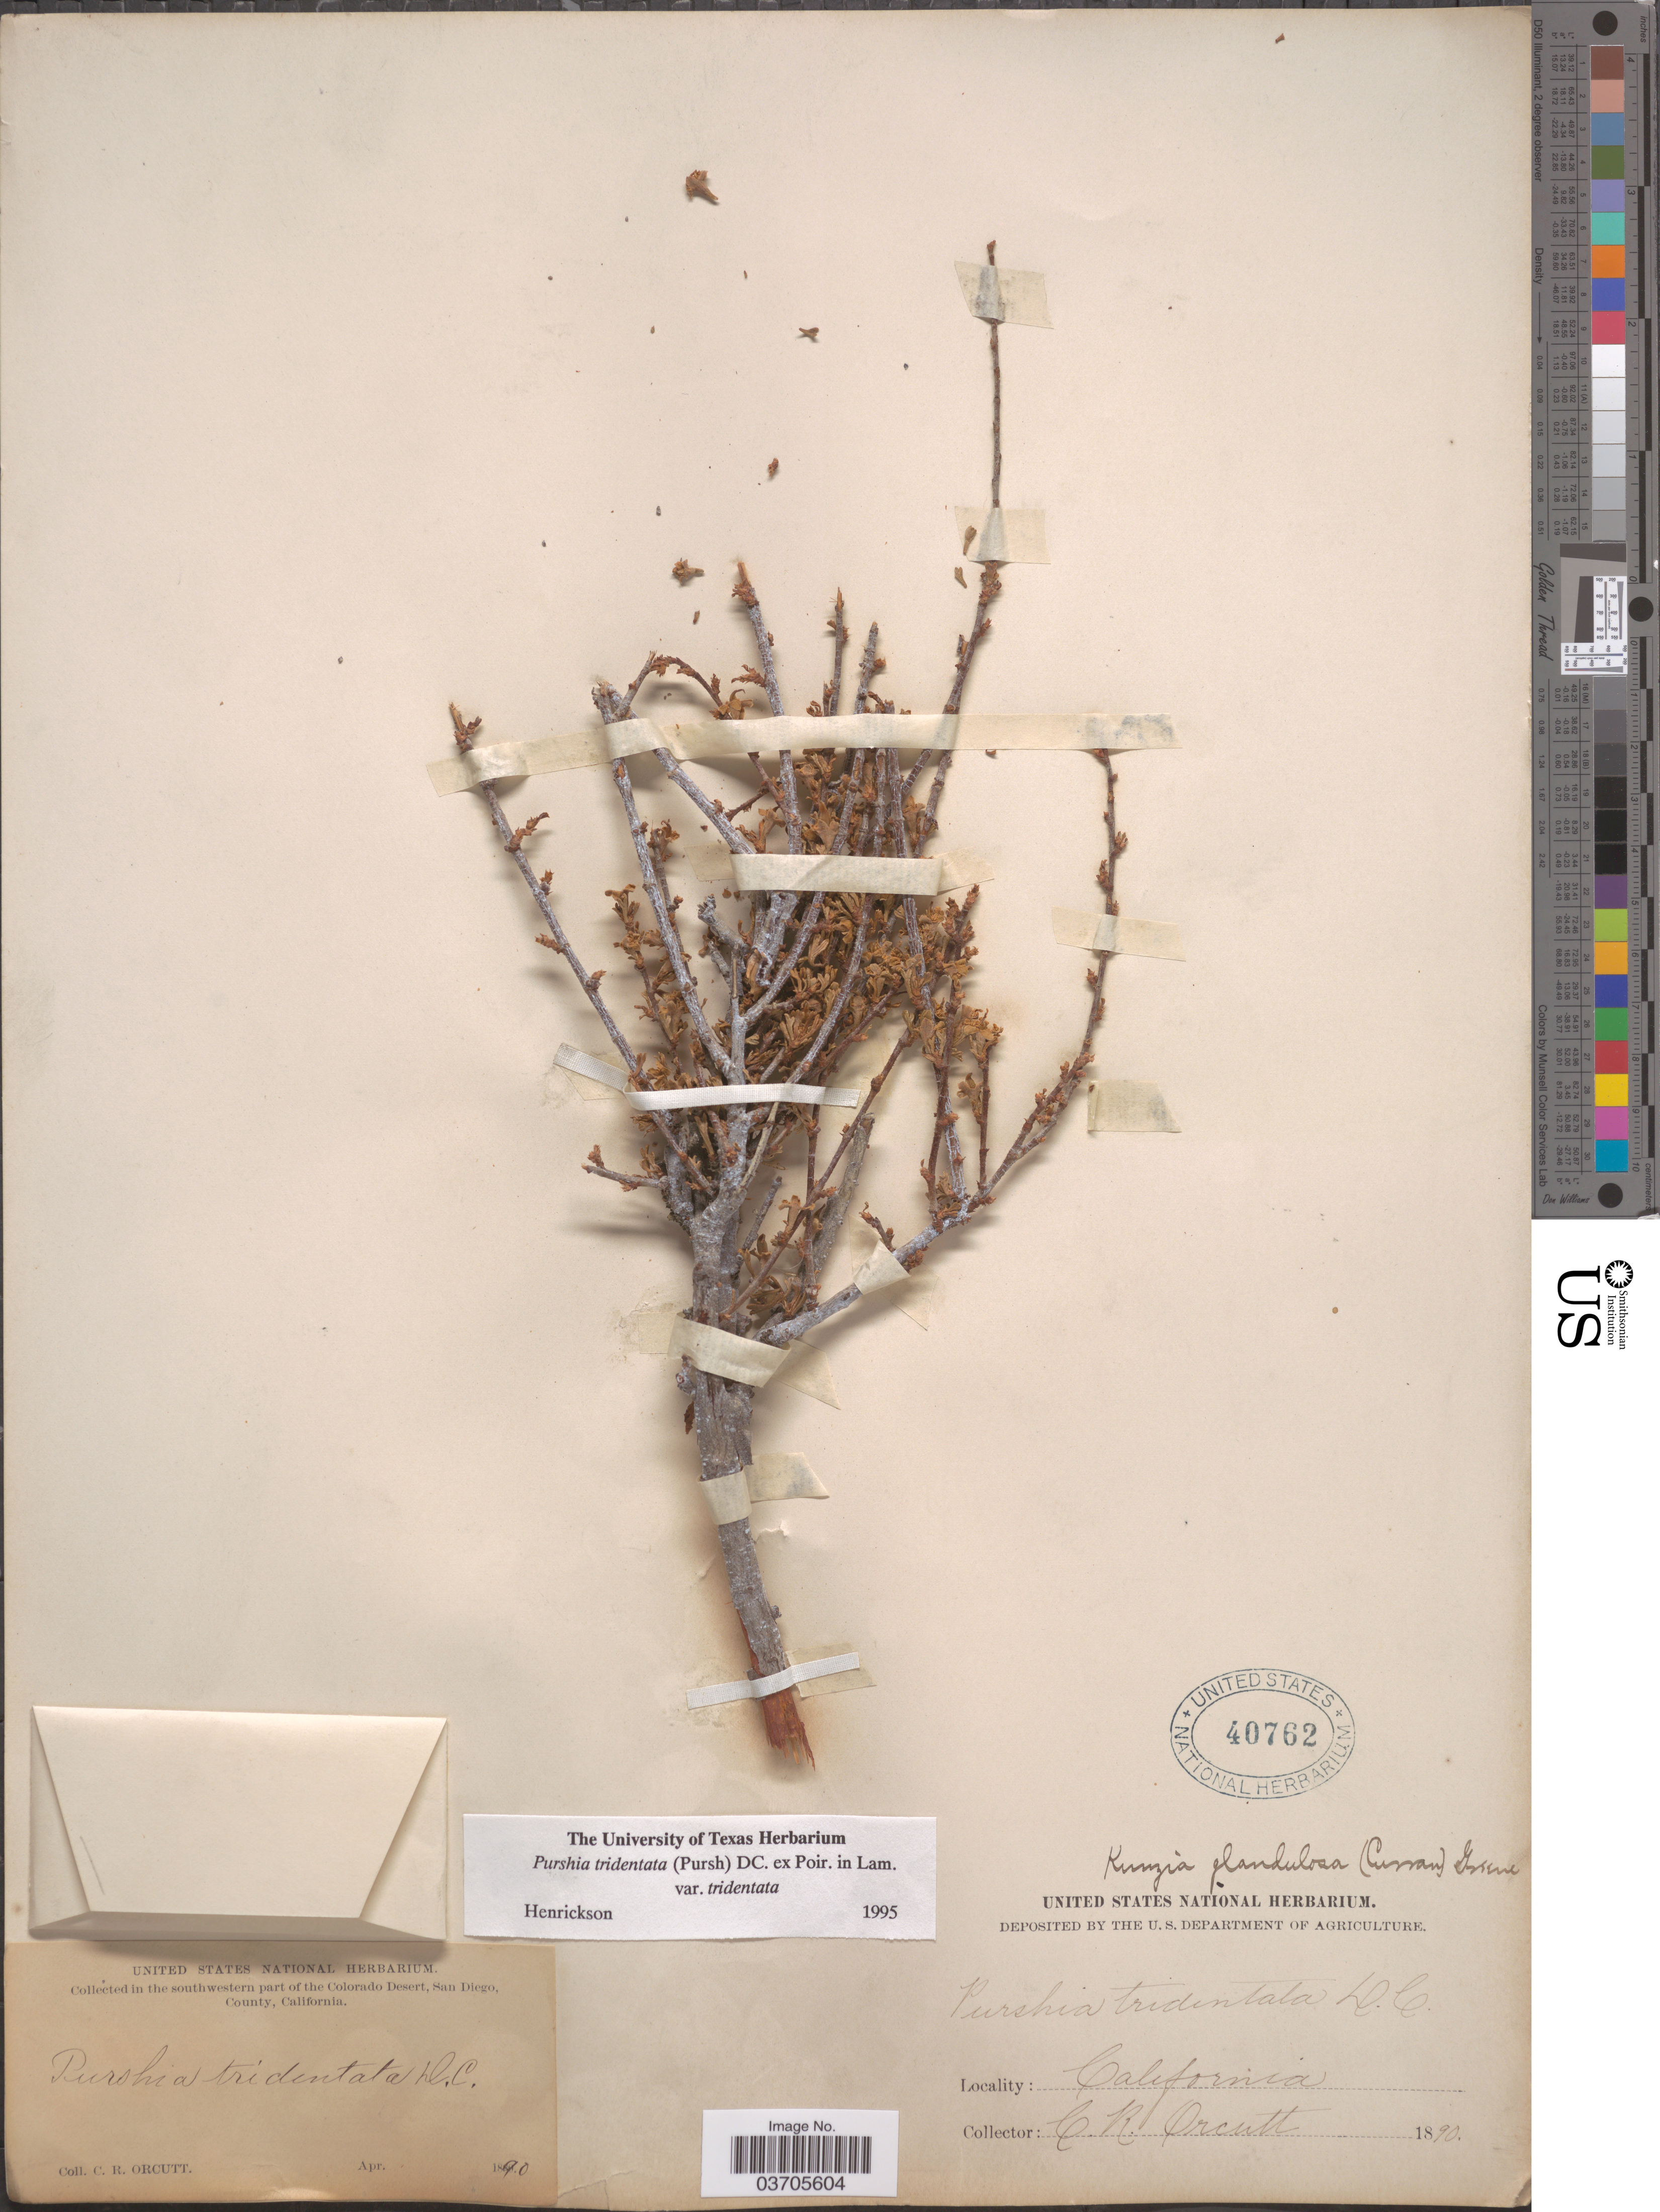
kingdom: Plantae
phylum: Tracheophyta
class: Magnoliopsida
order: Rosales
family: Rosaceae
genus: Purshia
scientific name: Purshia tridentata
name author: (Pursh) DC.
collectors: C. R. Orcutt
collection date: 1890-04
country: United States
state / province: California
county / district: San Diego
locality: Southwestern part of the Colorado Desert, San Diego, County.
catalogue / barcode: US 40762